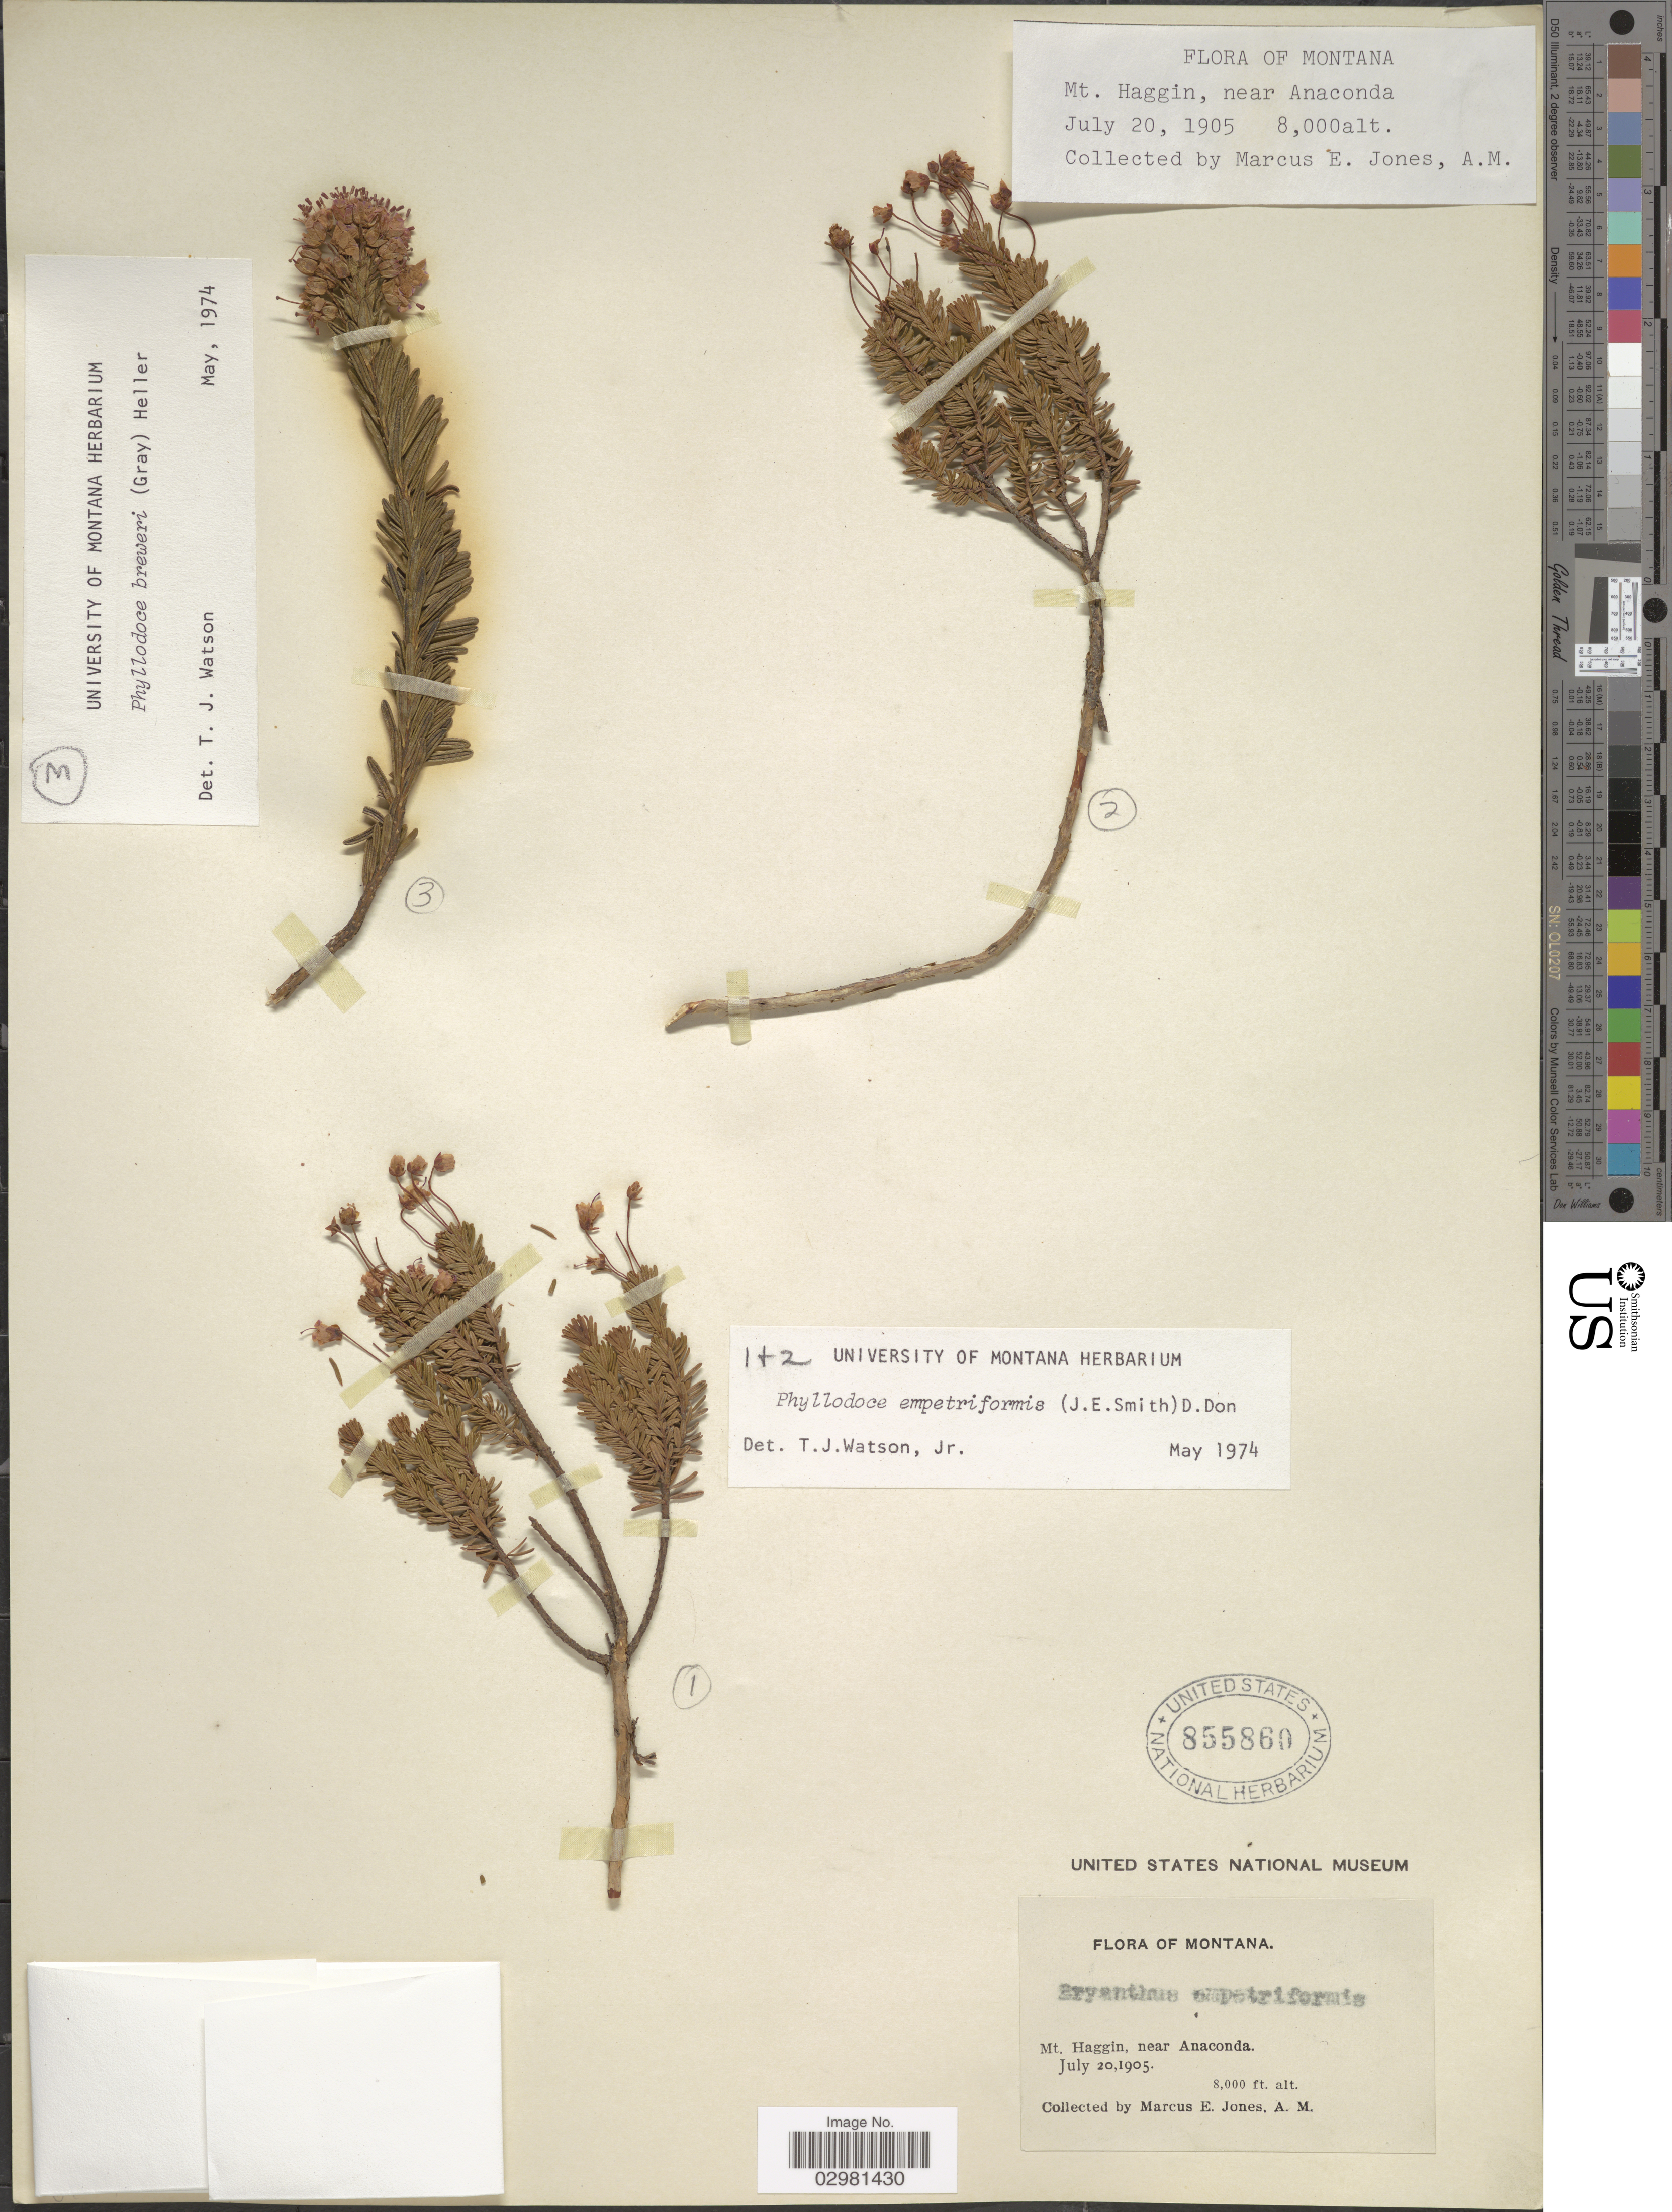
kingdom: Plantae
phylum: Tracheophyta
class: Magnoliopsida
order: Ericales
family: Ericaceae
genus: Phyllodoce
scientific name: Phyllodoce empetiformis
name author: (Small) D. Don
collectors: M. E. Jones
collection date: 1905-07-20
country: United States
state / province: Montana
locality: Mt. Haggin, near Anaconda.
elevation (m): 2438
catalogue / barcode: US 855860